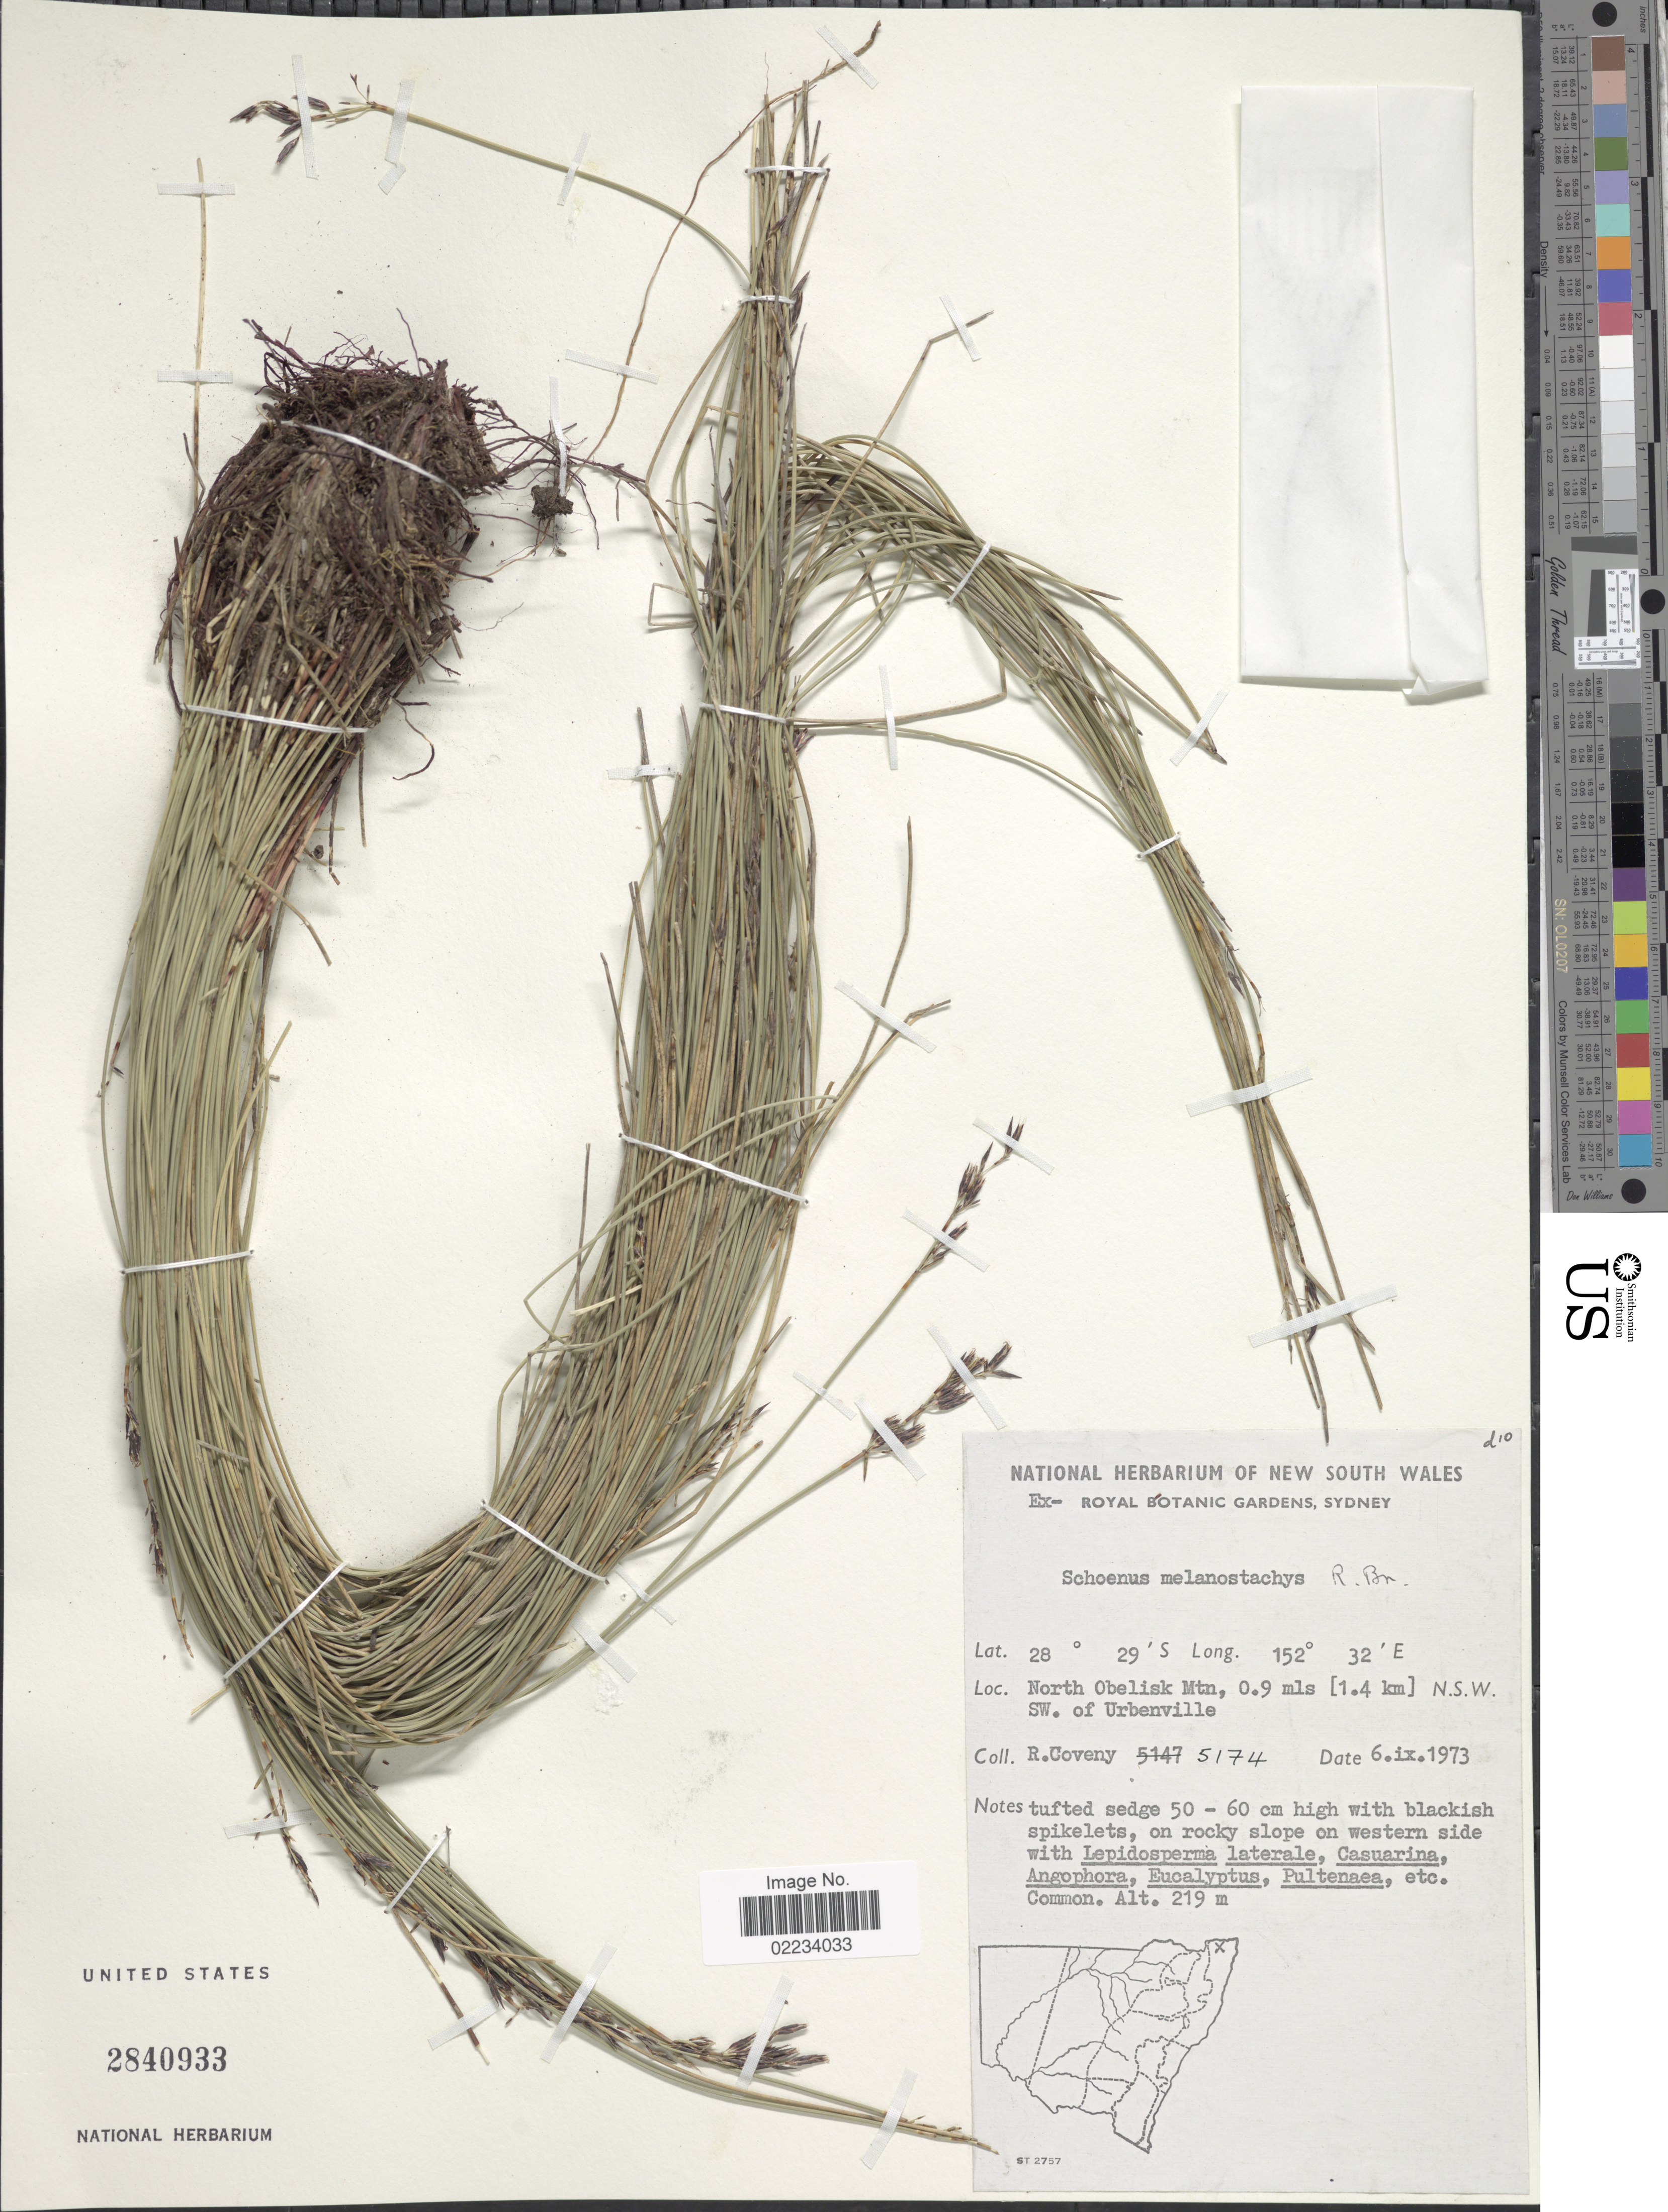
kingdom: Plantae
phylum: Tracheophyta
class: Liliopsida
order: Poales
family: Cyperaceae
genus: Schoenus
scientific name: Schoenus melanostachys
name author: R. Br.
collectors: R. Coveny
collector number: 5174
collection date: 1973-09-06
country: Australia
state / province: New South Wales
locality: North Obelisk Mtn, 0.9 mls [1.4 km] SW. of Uberville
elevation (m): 219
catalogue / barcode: US 2840933